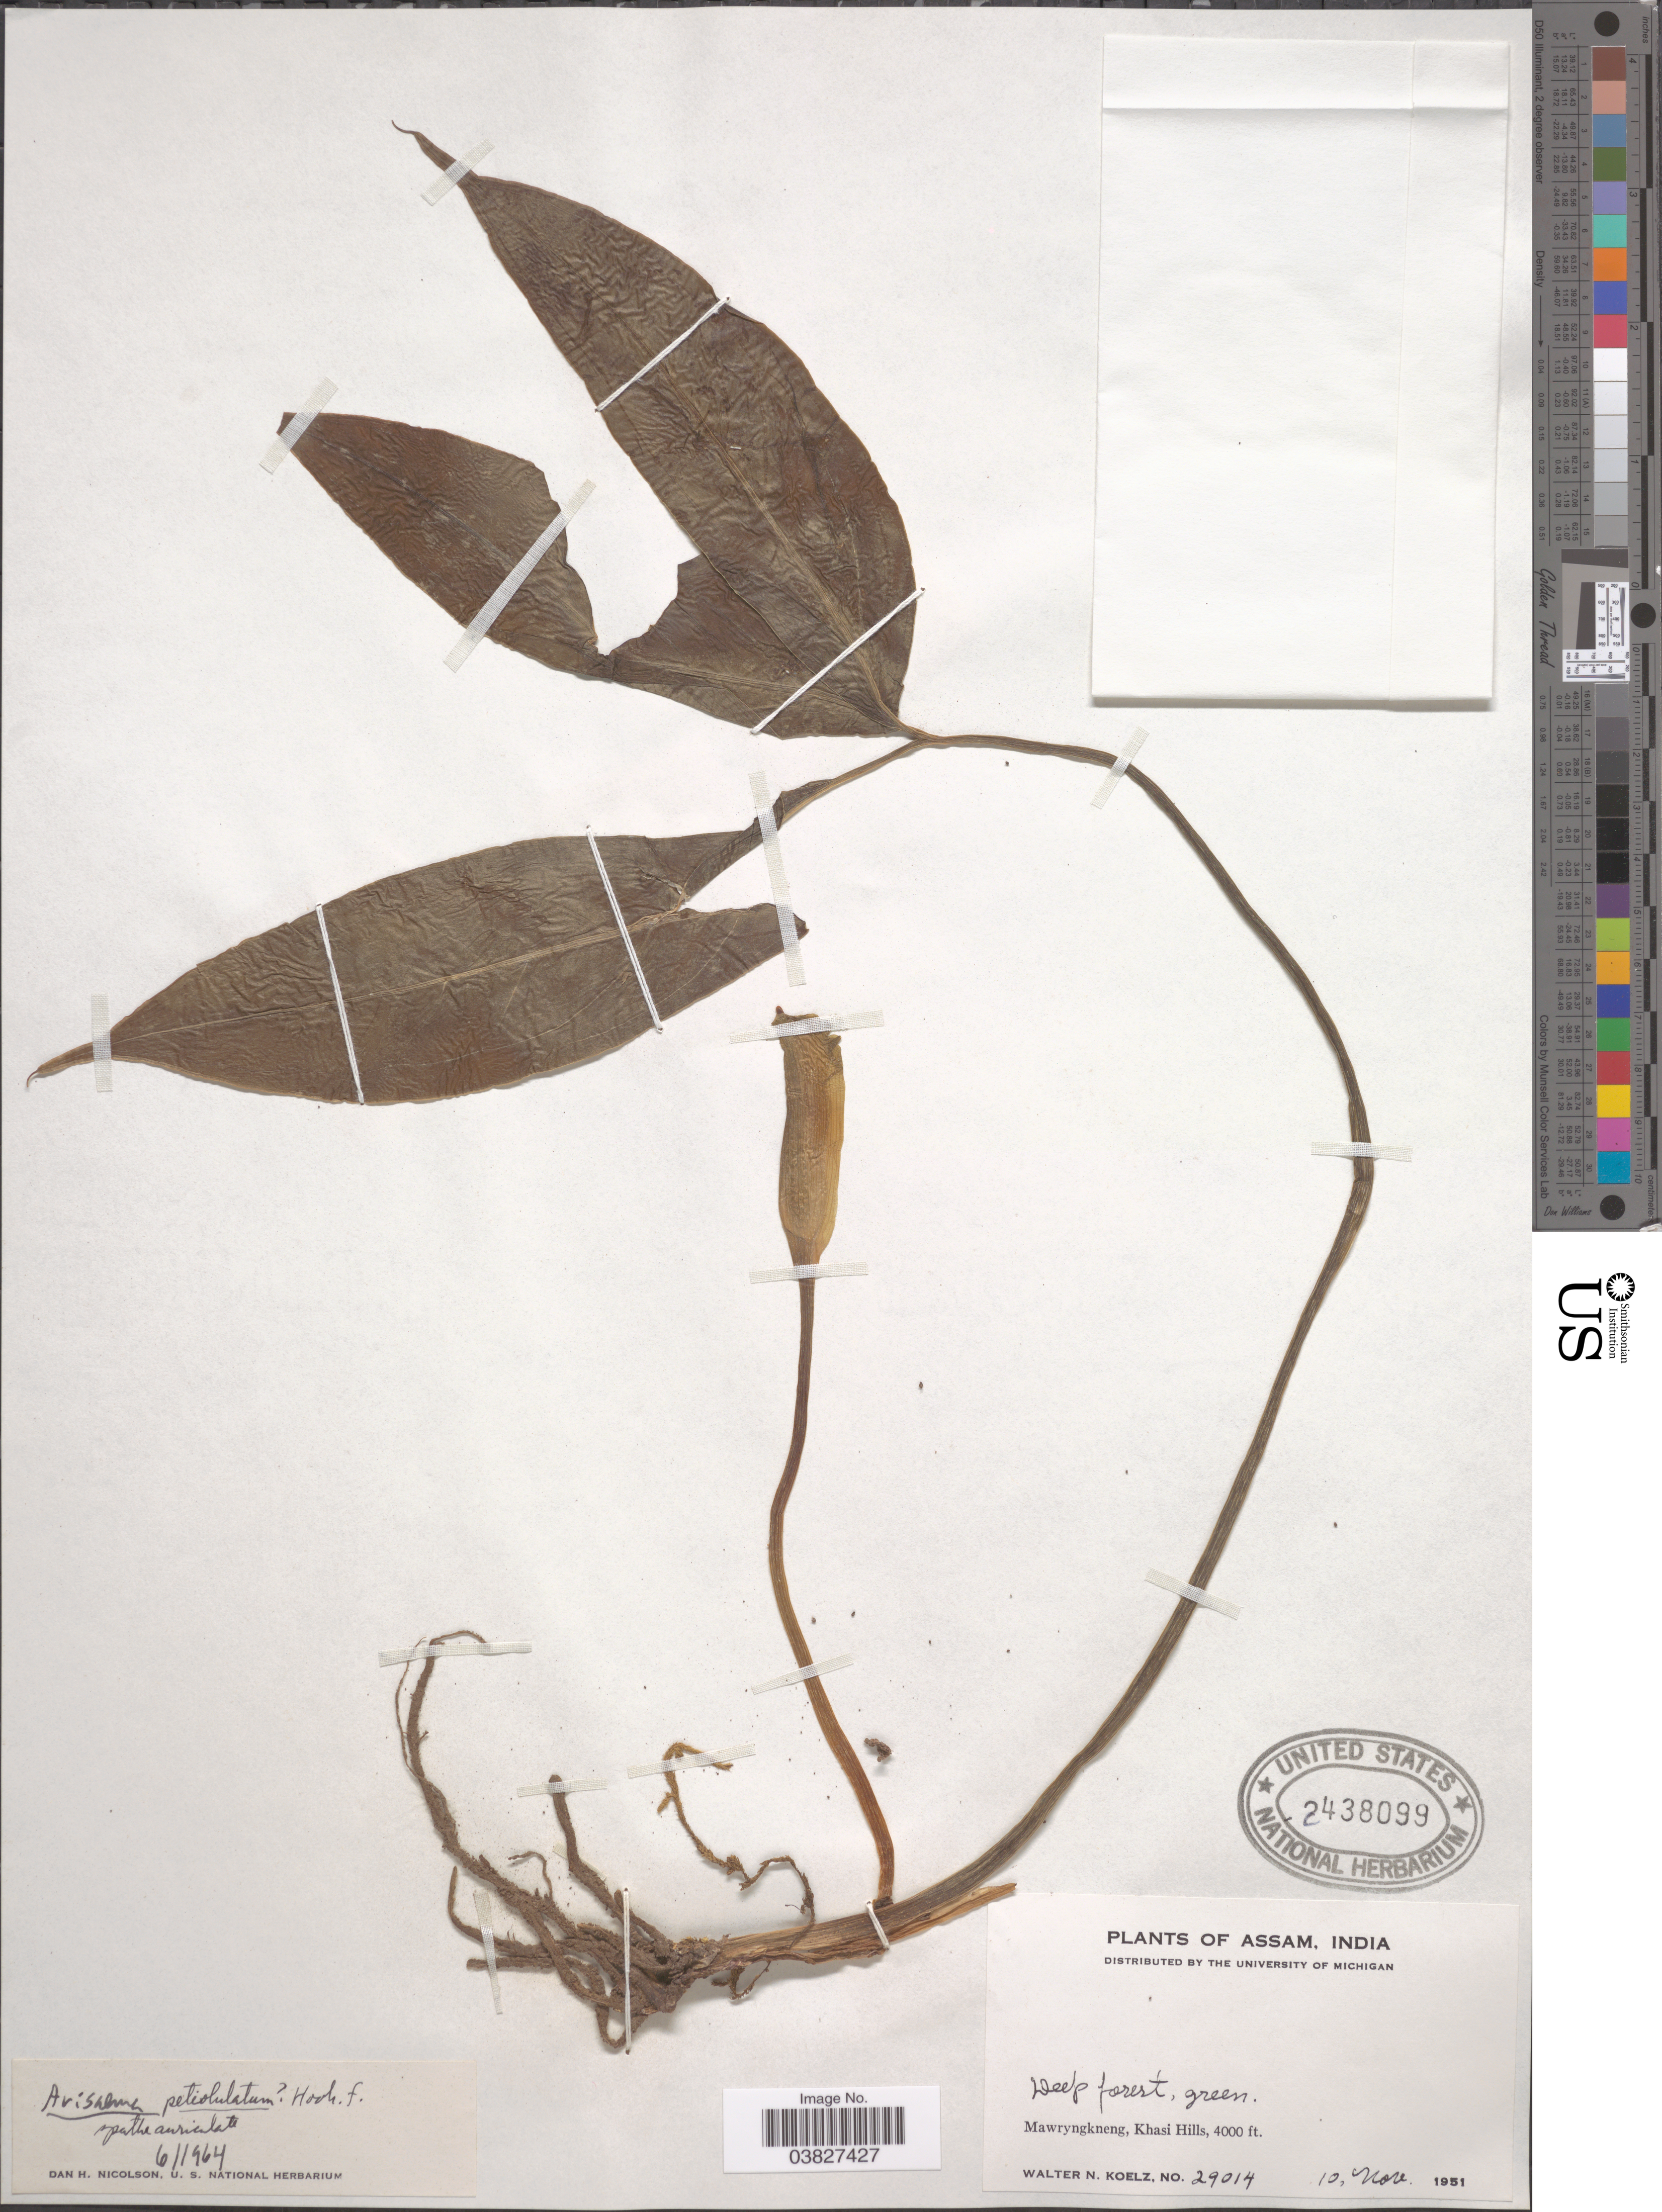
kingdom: Plantae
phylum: Tracheophyta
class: Liliopsida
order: Alismatales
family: Araceae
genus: Arisaema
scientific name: Arisaema petiolulatum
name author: Hook. f.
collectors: W. N. Koelz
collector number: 29014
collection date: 1951-11-10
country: India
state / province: Meghalaya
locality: Mawryngkneng, Khasi Hills.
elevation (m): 1219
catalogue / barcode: US 2438099